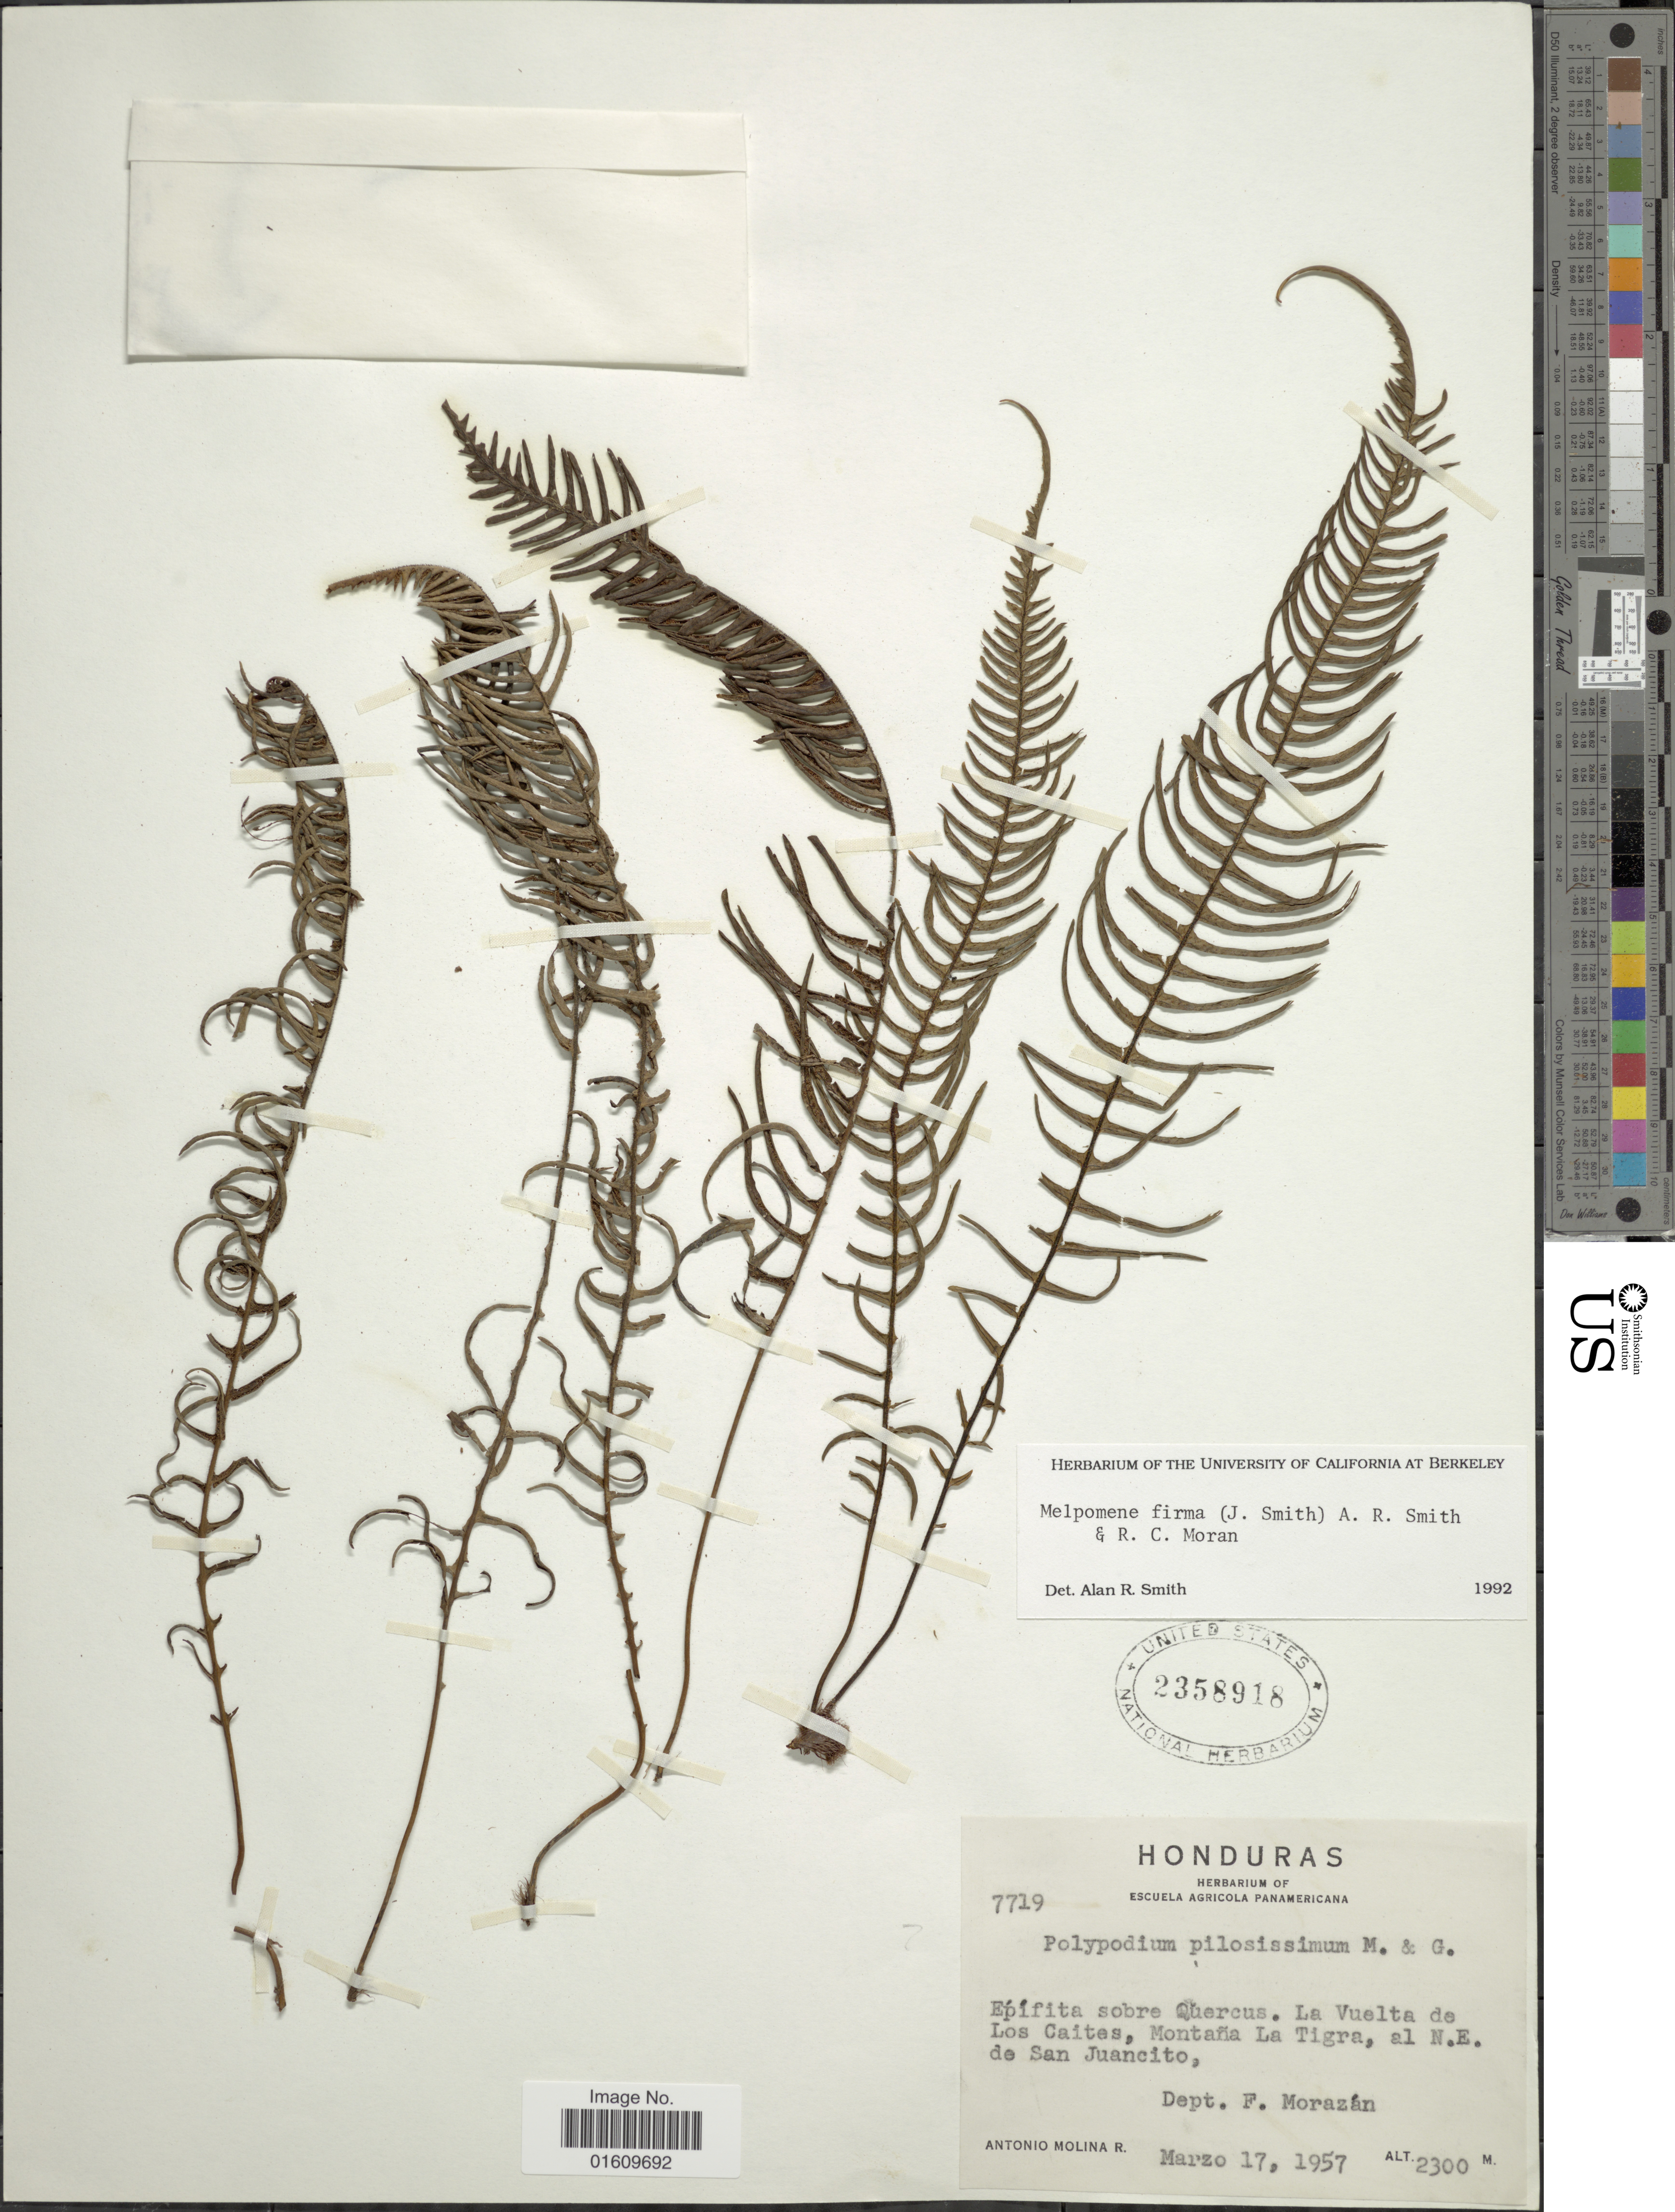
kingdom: Plantae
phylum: Tracheophyta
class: Polypodiopsida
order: Polypodiales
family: Polypodiaceae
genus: Melpomene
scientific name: Melpomene firma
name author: (J. Sm.) A.R. Sm. & R.C. Moran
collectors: A. Molina R.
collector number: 7719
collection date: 1957-03-17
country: Honduras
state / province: Fco. Morazán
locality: Epifita sobre Quercus, La Vuelta de Los Caitas, Montana La Tigra al N.E. de San Juancito, Dept F. Morazan.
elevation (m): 2300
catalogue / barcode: US 2358918